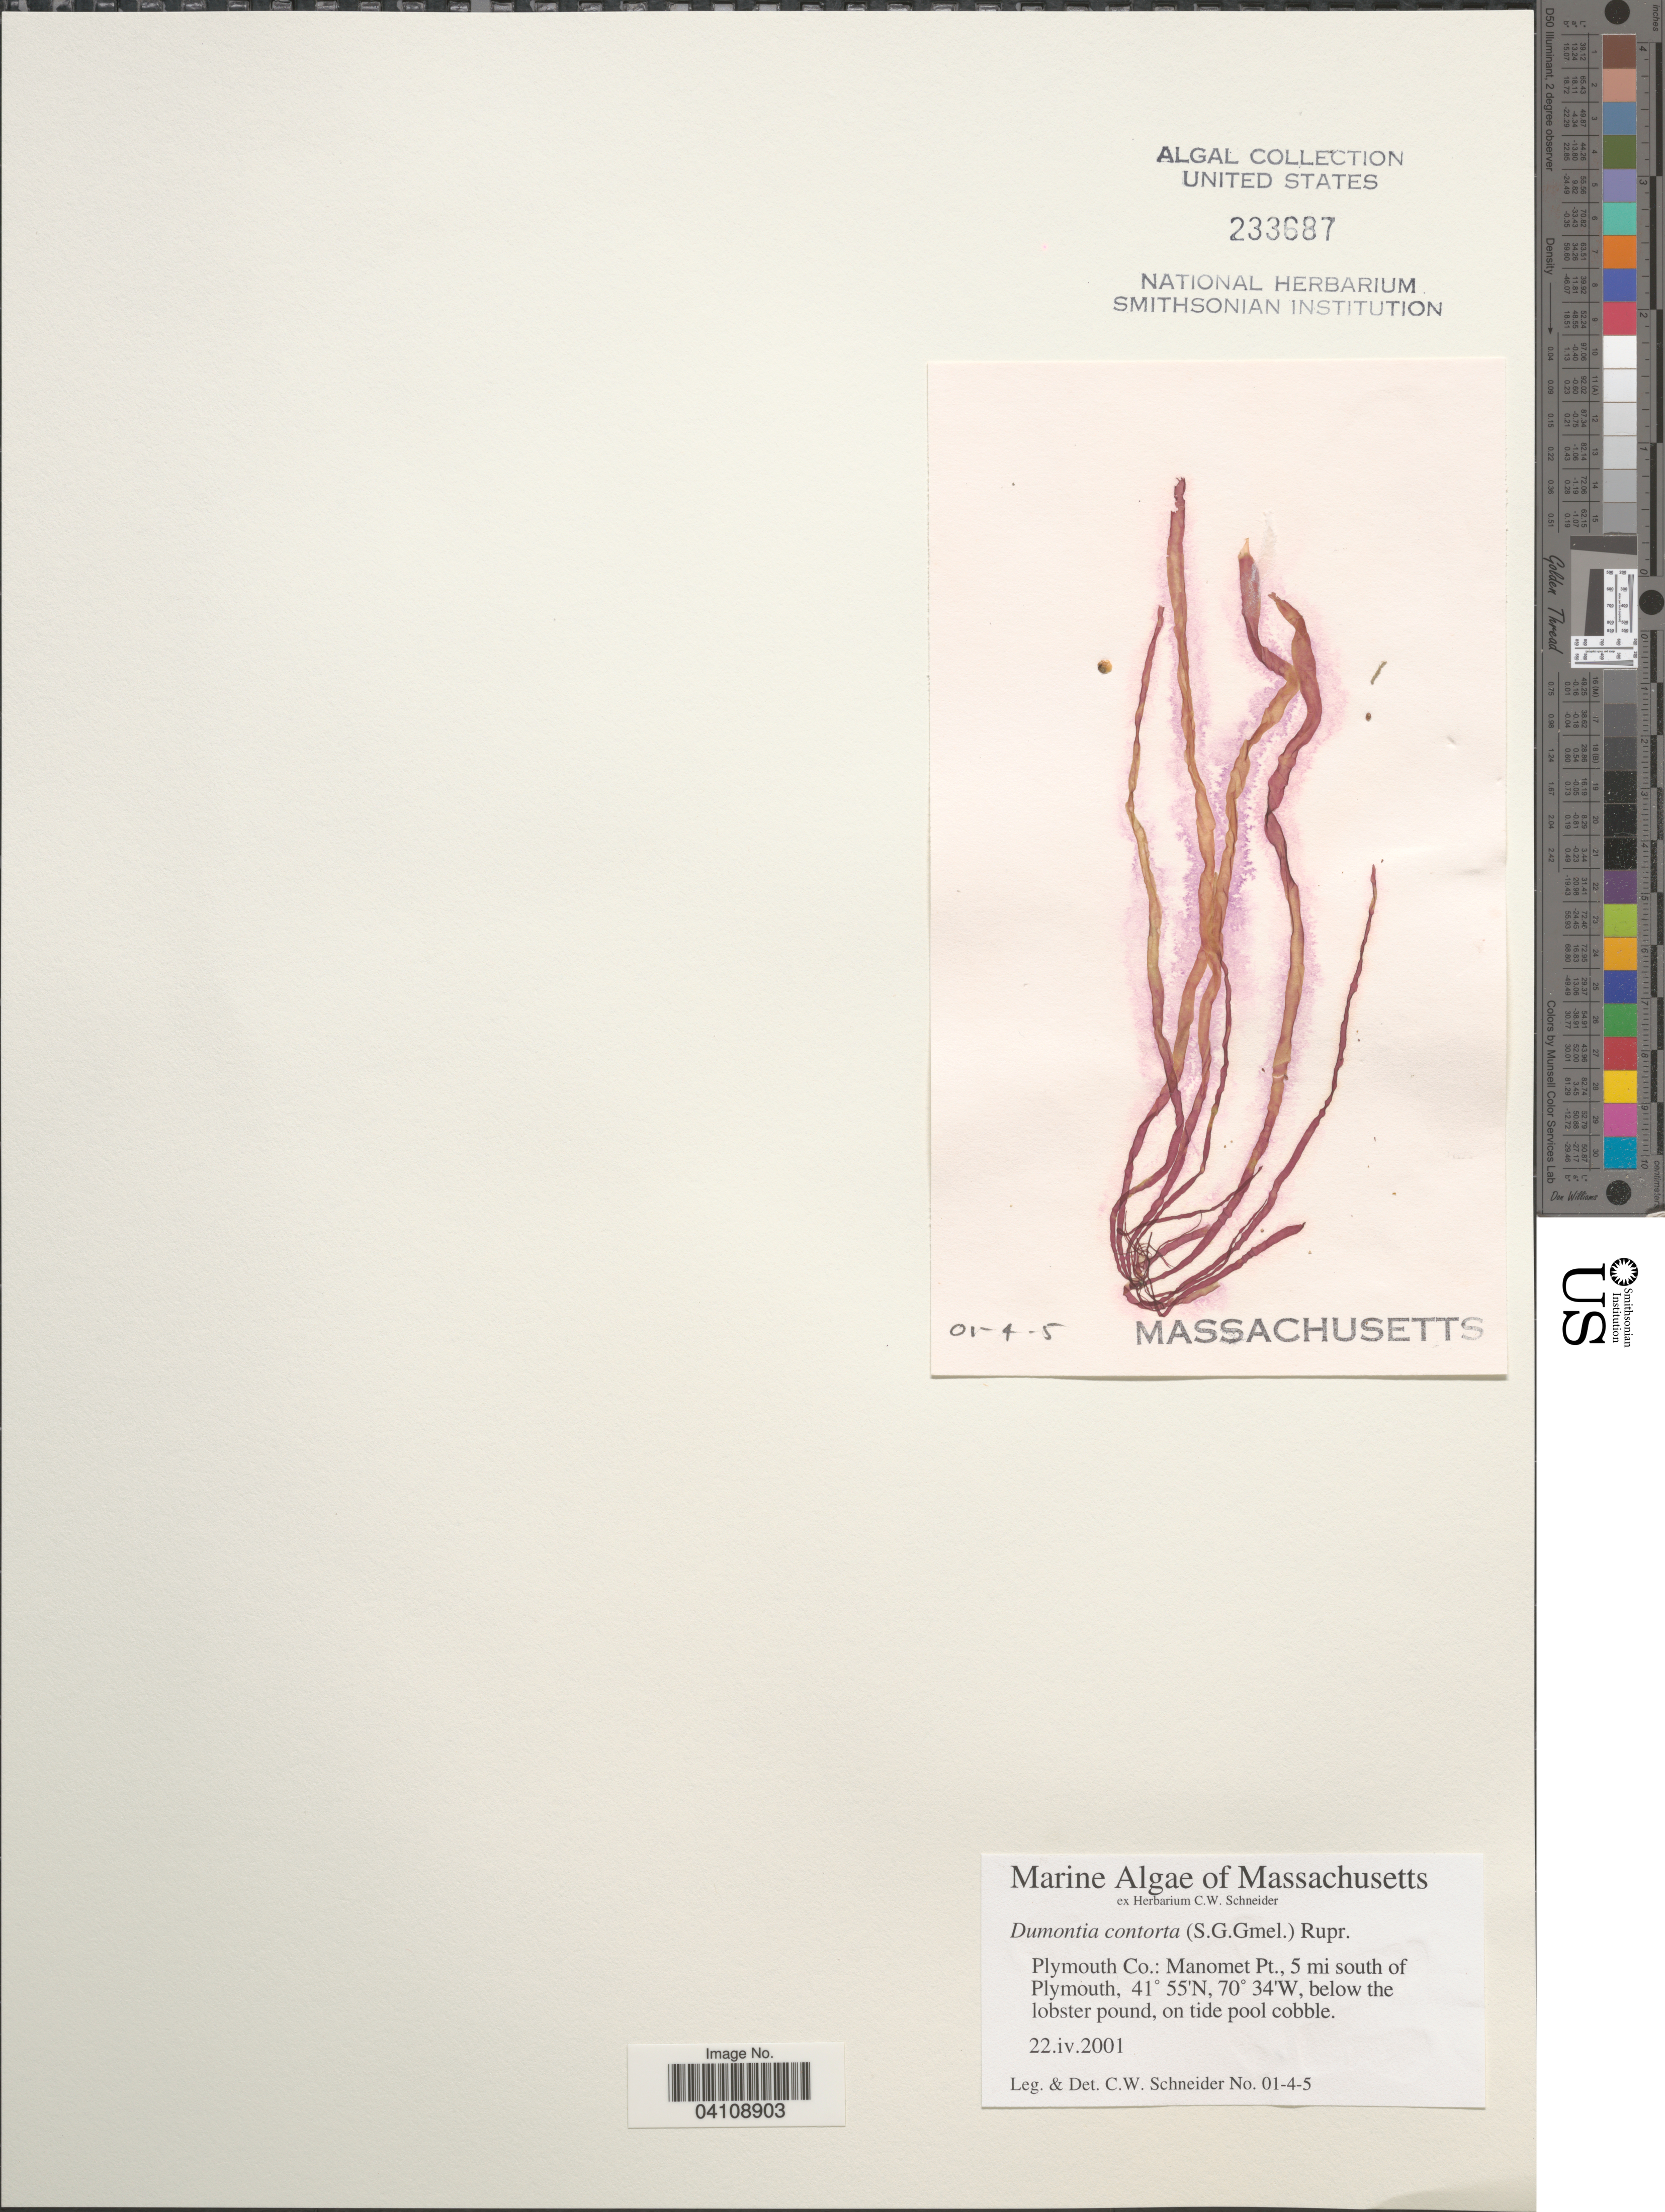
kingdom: Plantae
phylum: Rhodophyta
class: Florideophyceae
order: Gigartinales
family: Dumontiaceae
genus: Dumontia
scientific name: Dumontia contorta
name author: (S.G. Gmel.) Rupr.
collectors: C. W.Schneider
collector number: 01-4-5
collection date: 2001-04-22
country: United States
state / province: Massachusetts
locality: Plymouth Co.: Manomet Pt., 5 mi south of Plymouth.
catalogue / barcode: US 233687